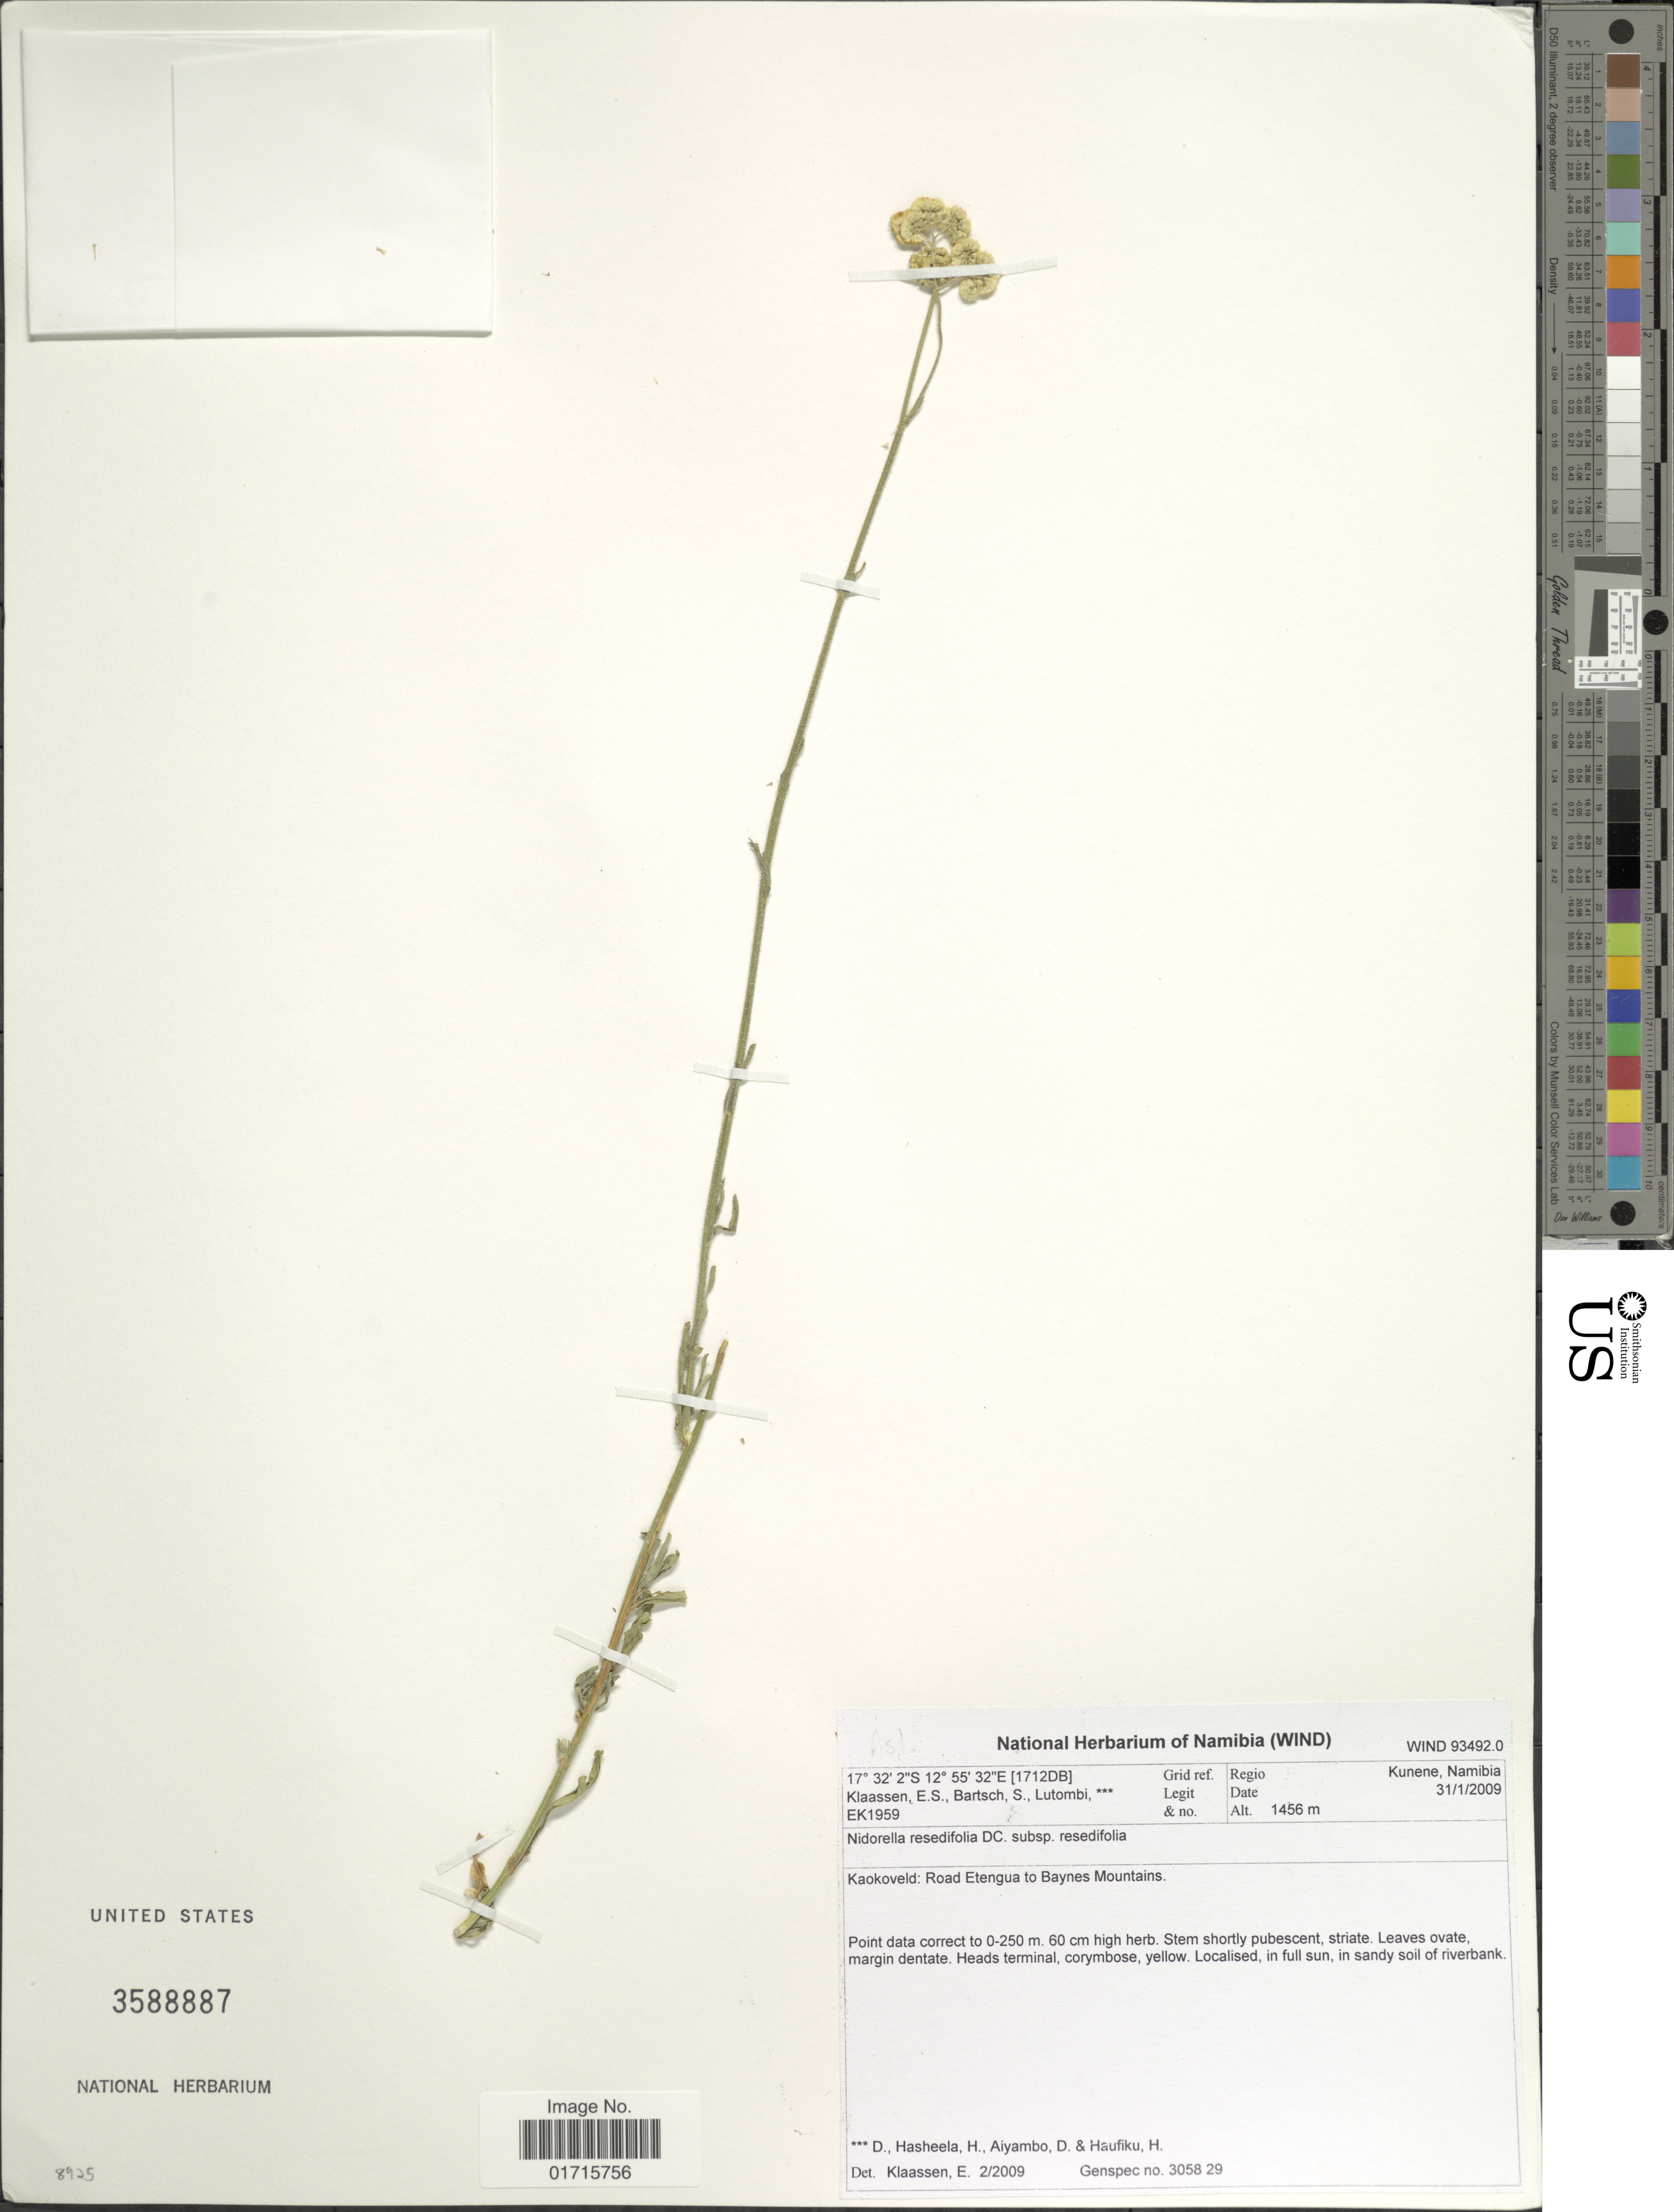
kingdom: Plantae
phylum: Tracheophyta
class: Magnoliopsida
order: Asterales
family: Asteraceae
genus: Nidorella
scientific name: Nidorella resedifolia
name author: DC.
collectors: E. S. Klaassen, S. Rugheimer, S. Bartsch, D. Lutombi & et al.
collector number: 1959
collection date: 2009-01-31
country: Namibia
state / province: Kunene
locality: Regio Kunene, Namibia. Kaokoveld: Road Etengua to Baynes Mountains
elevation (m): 1456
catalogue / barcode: US 3588887